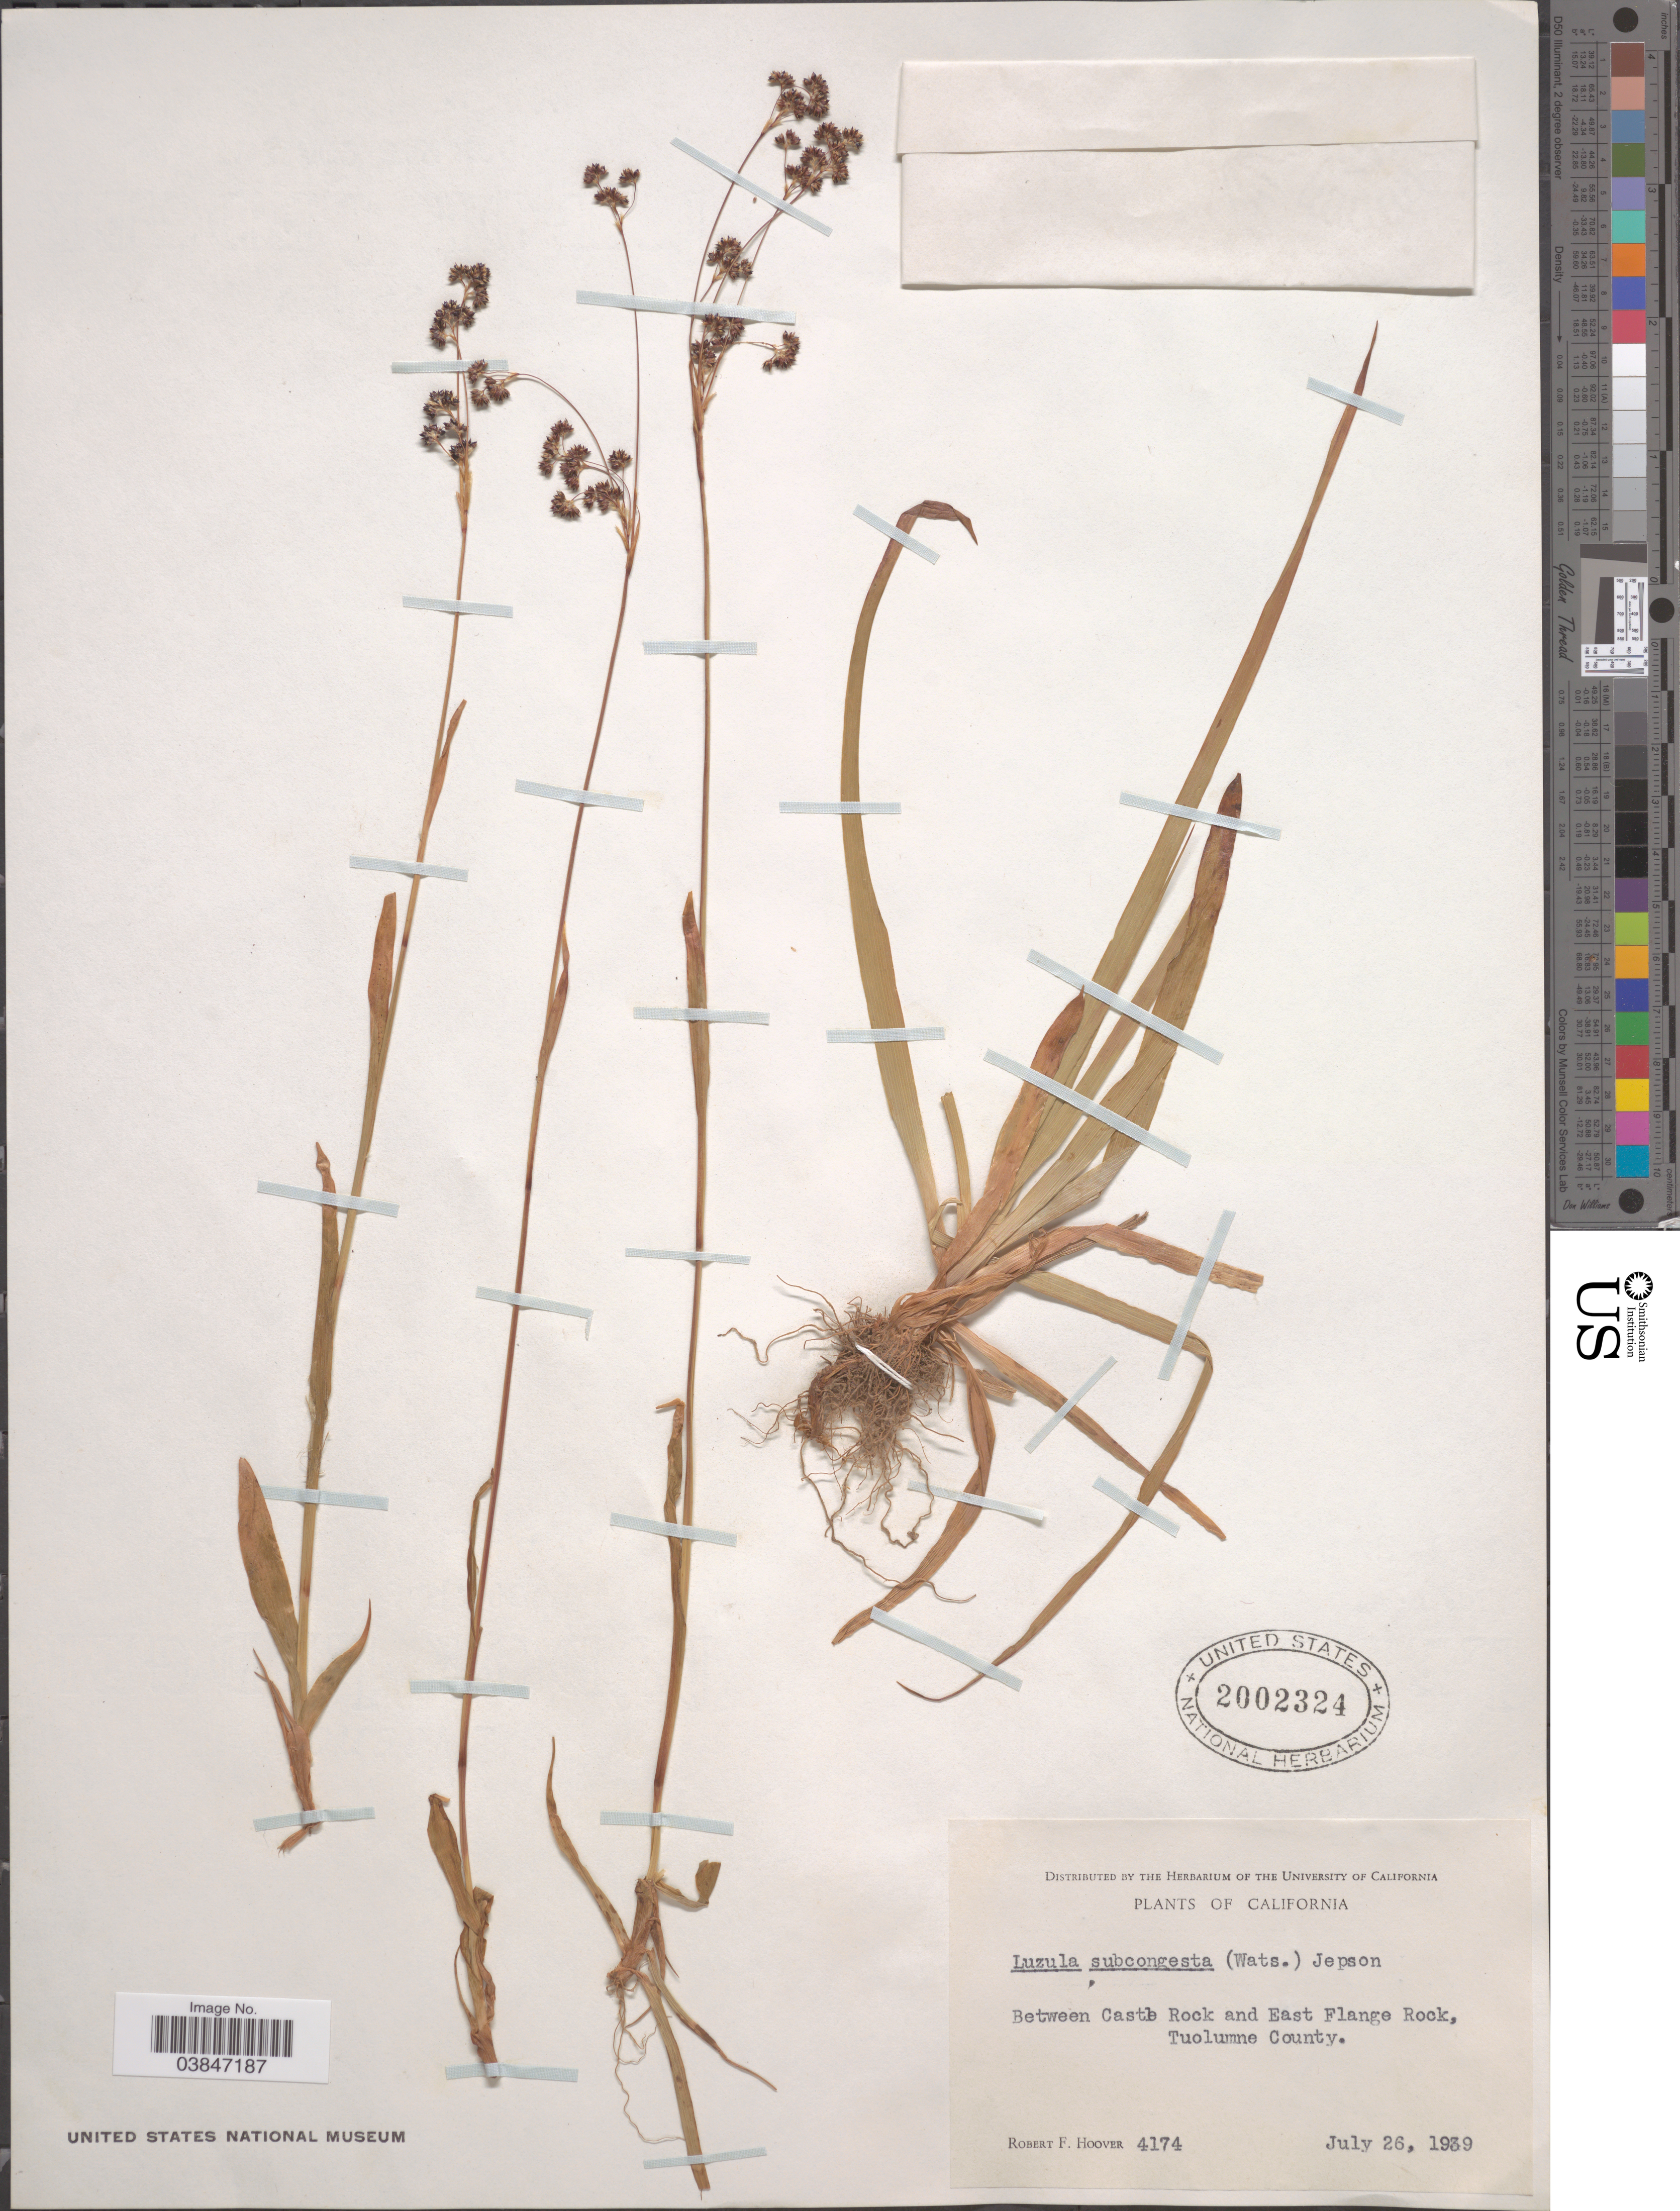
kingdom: Plantae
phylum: Tracheophyta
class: Liliopsida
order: Poales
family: Juncaceae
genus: Luzula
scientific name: Luzula subcongesta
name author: (S. Watson) Jeps.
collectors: R. F. Hoover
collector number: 4174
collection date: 1939-07-26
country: United States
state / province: California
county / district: Tuolumne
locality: Between Castle Rock and East Flange Rock, Tuolumne County.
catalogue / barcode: US 2002324